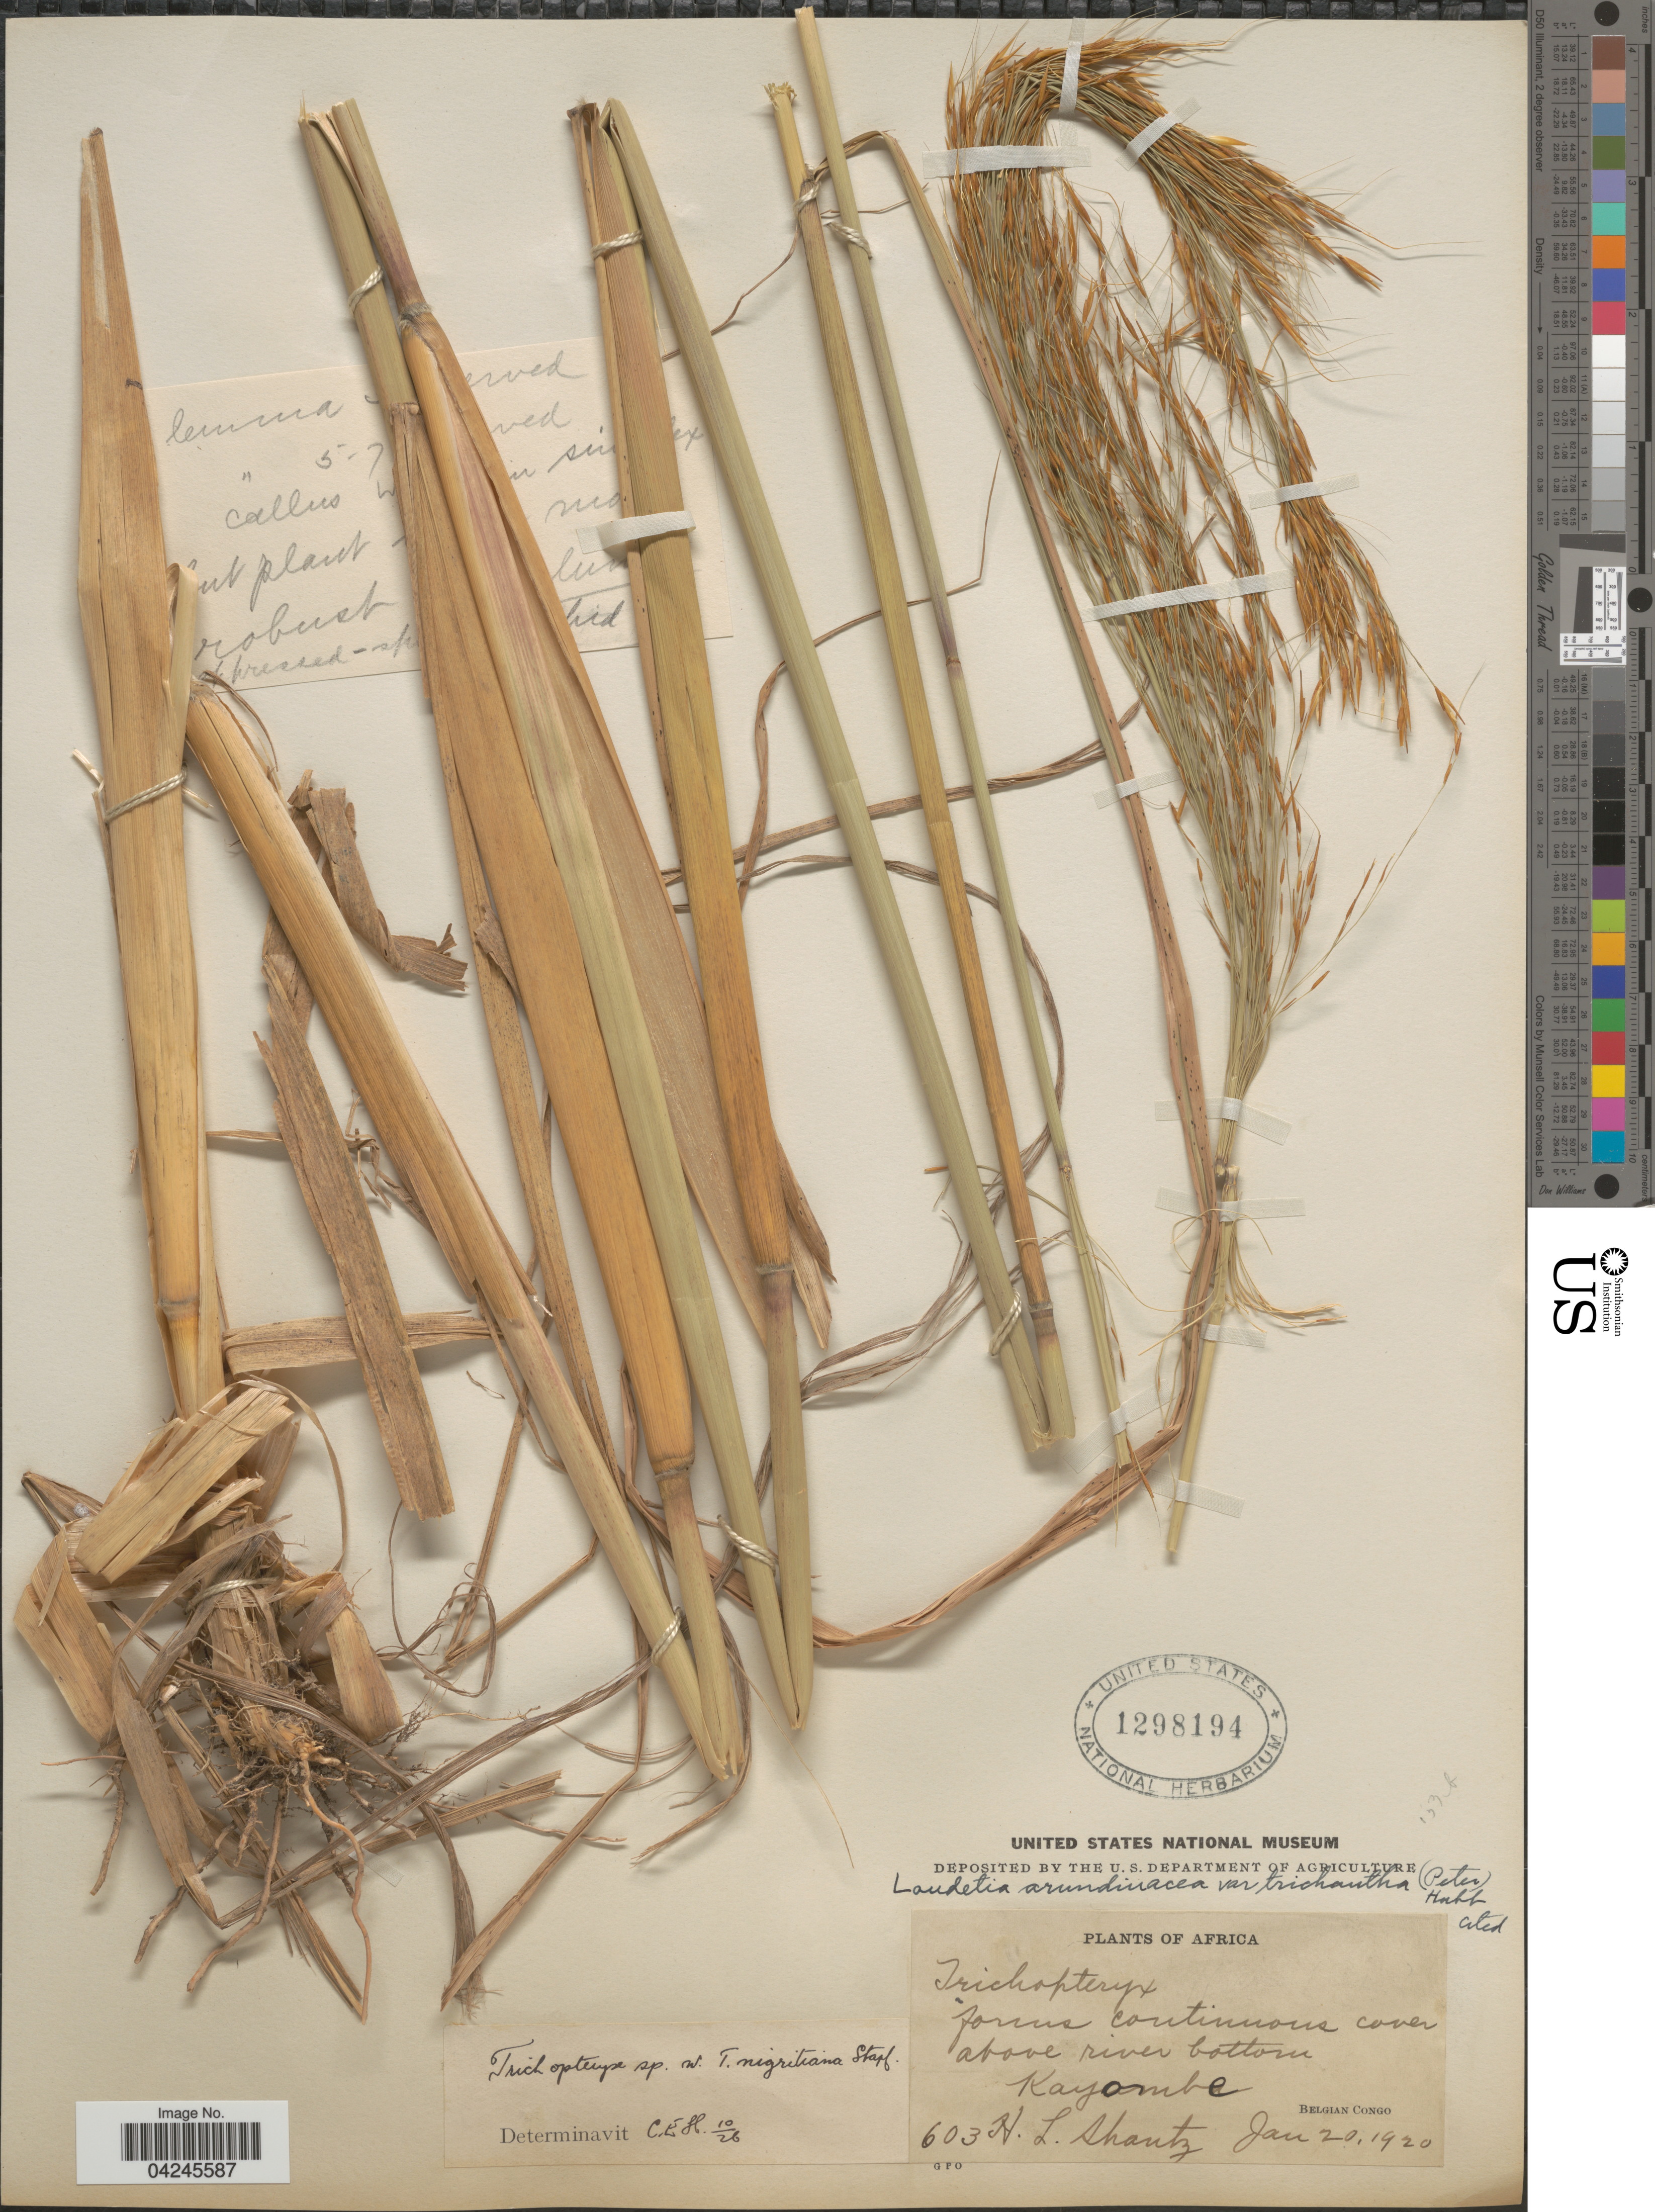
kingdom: Plantae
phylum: Tracheophyta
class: Liliopsida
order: Poales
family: Poaceae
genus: Loudetia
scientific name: Loudetia arundinacea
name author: (Hochst. ex A. Rich.) Steud.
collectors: H. Shantz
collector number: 603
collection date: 1920-01-20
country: Congo, Democratic Republic of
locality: Kayombe. Belgian Congo.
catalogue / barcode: US 1298194